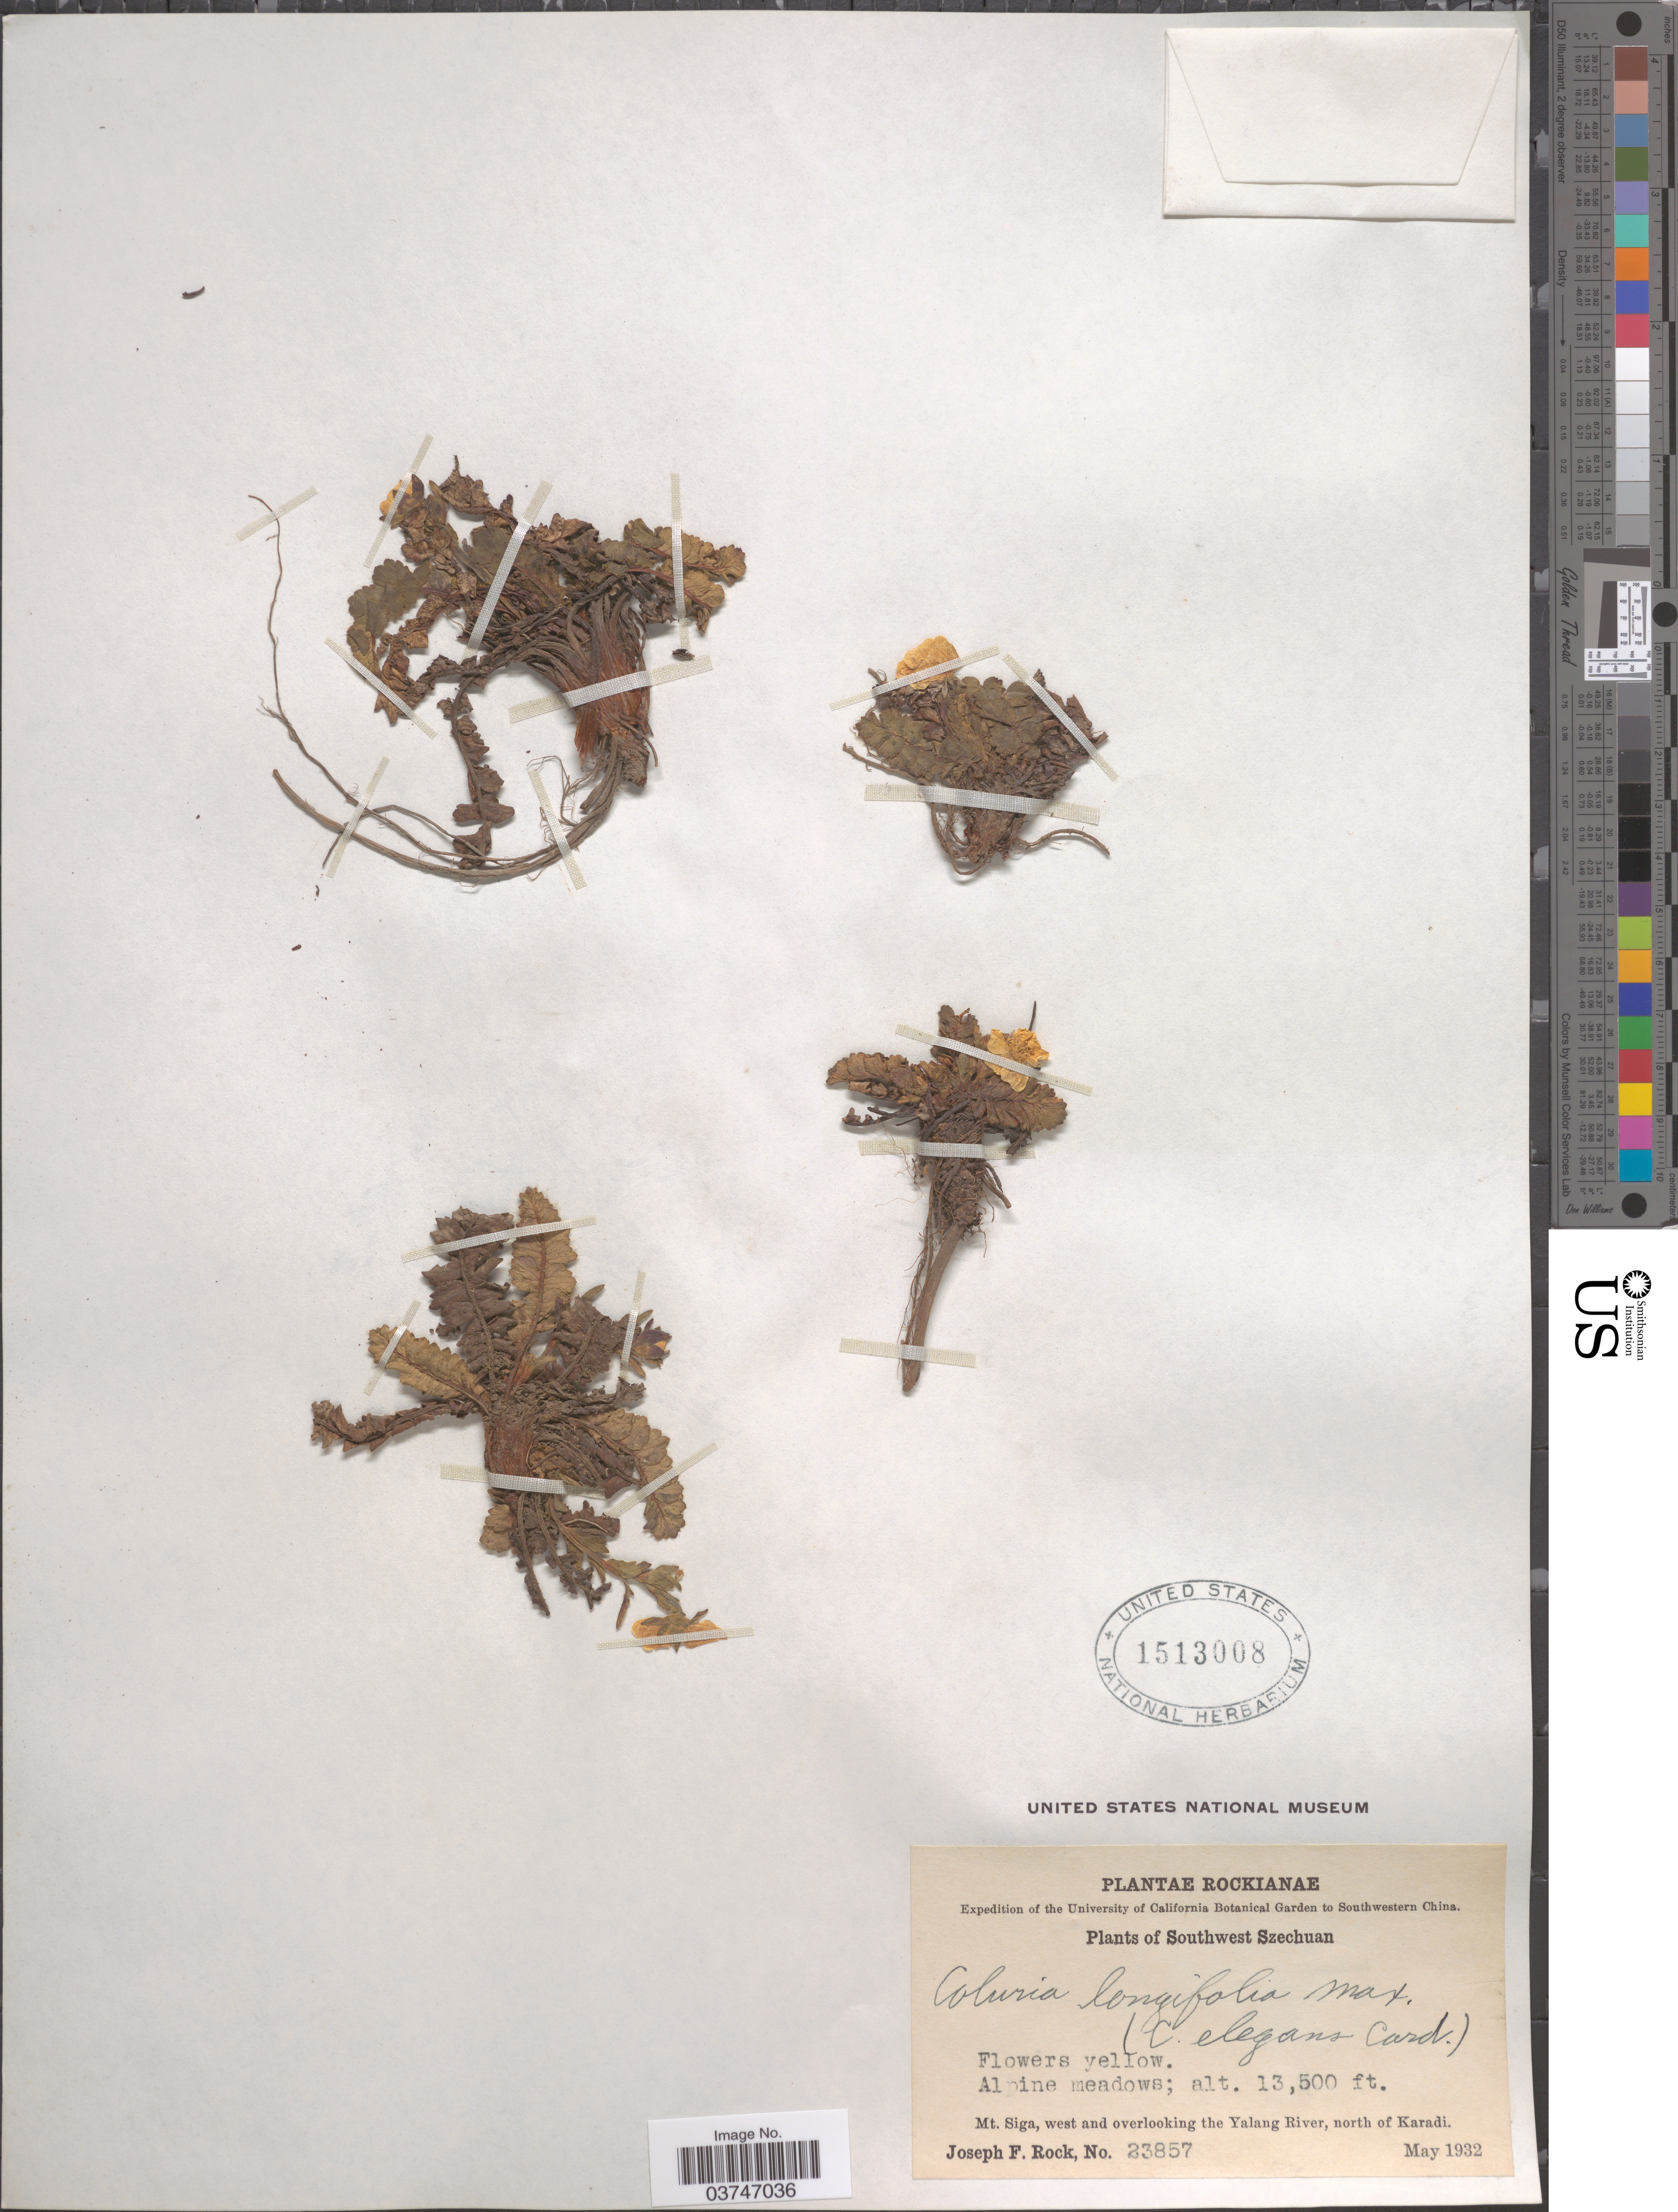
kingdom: Plantae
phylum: Tracheophyta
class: Magnoliopsida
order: Rosales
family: Rosaceae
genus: Coluria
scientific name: Coluria longifolia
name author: Maxim.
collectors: J. F. Rock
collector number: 23857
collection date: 1932-05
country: China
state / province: Sichuan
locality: Southwest Szechuan. Mt. Siga, west and overlooking the Yalang River, north of Karadi.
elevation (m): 4115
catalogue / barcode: US 1513008